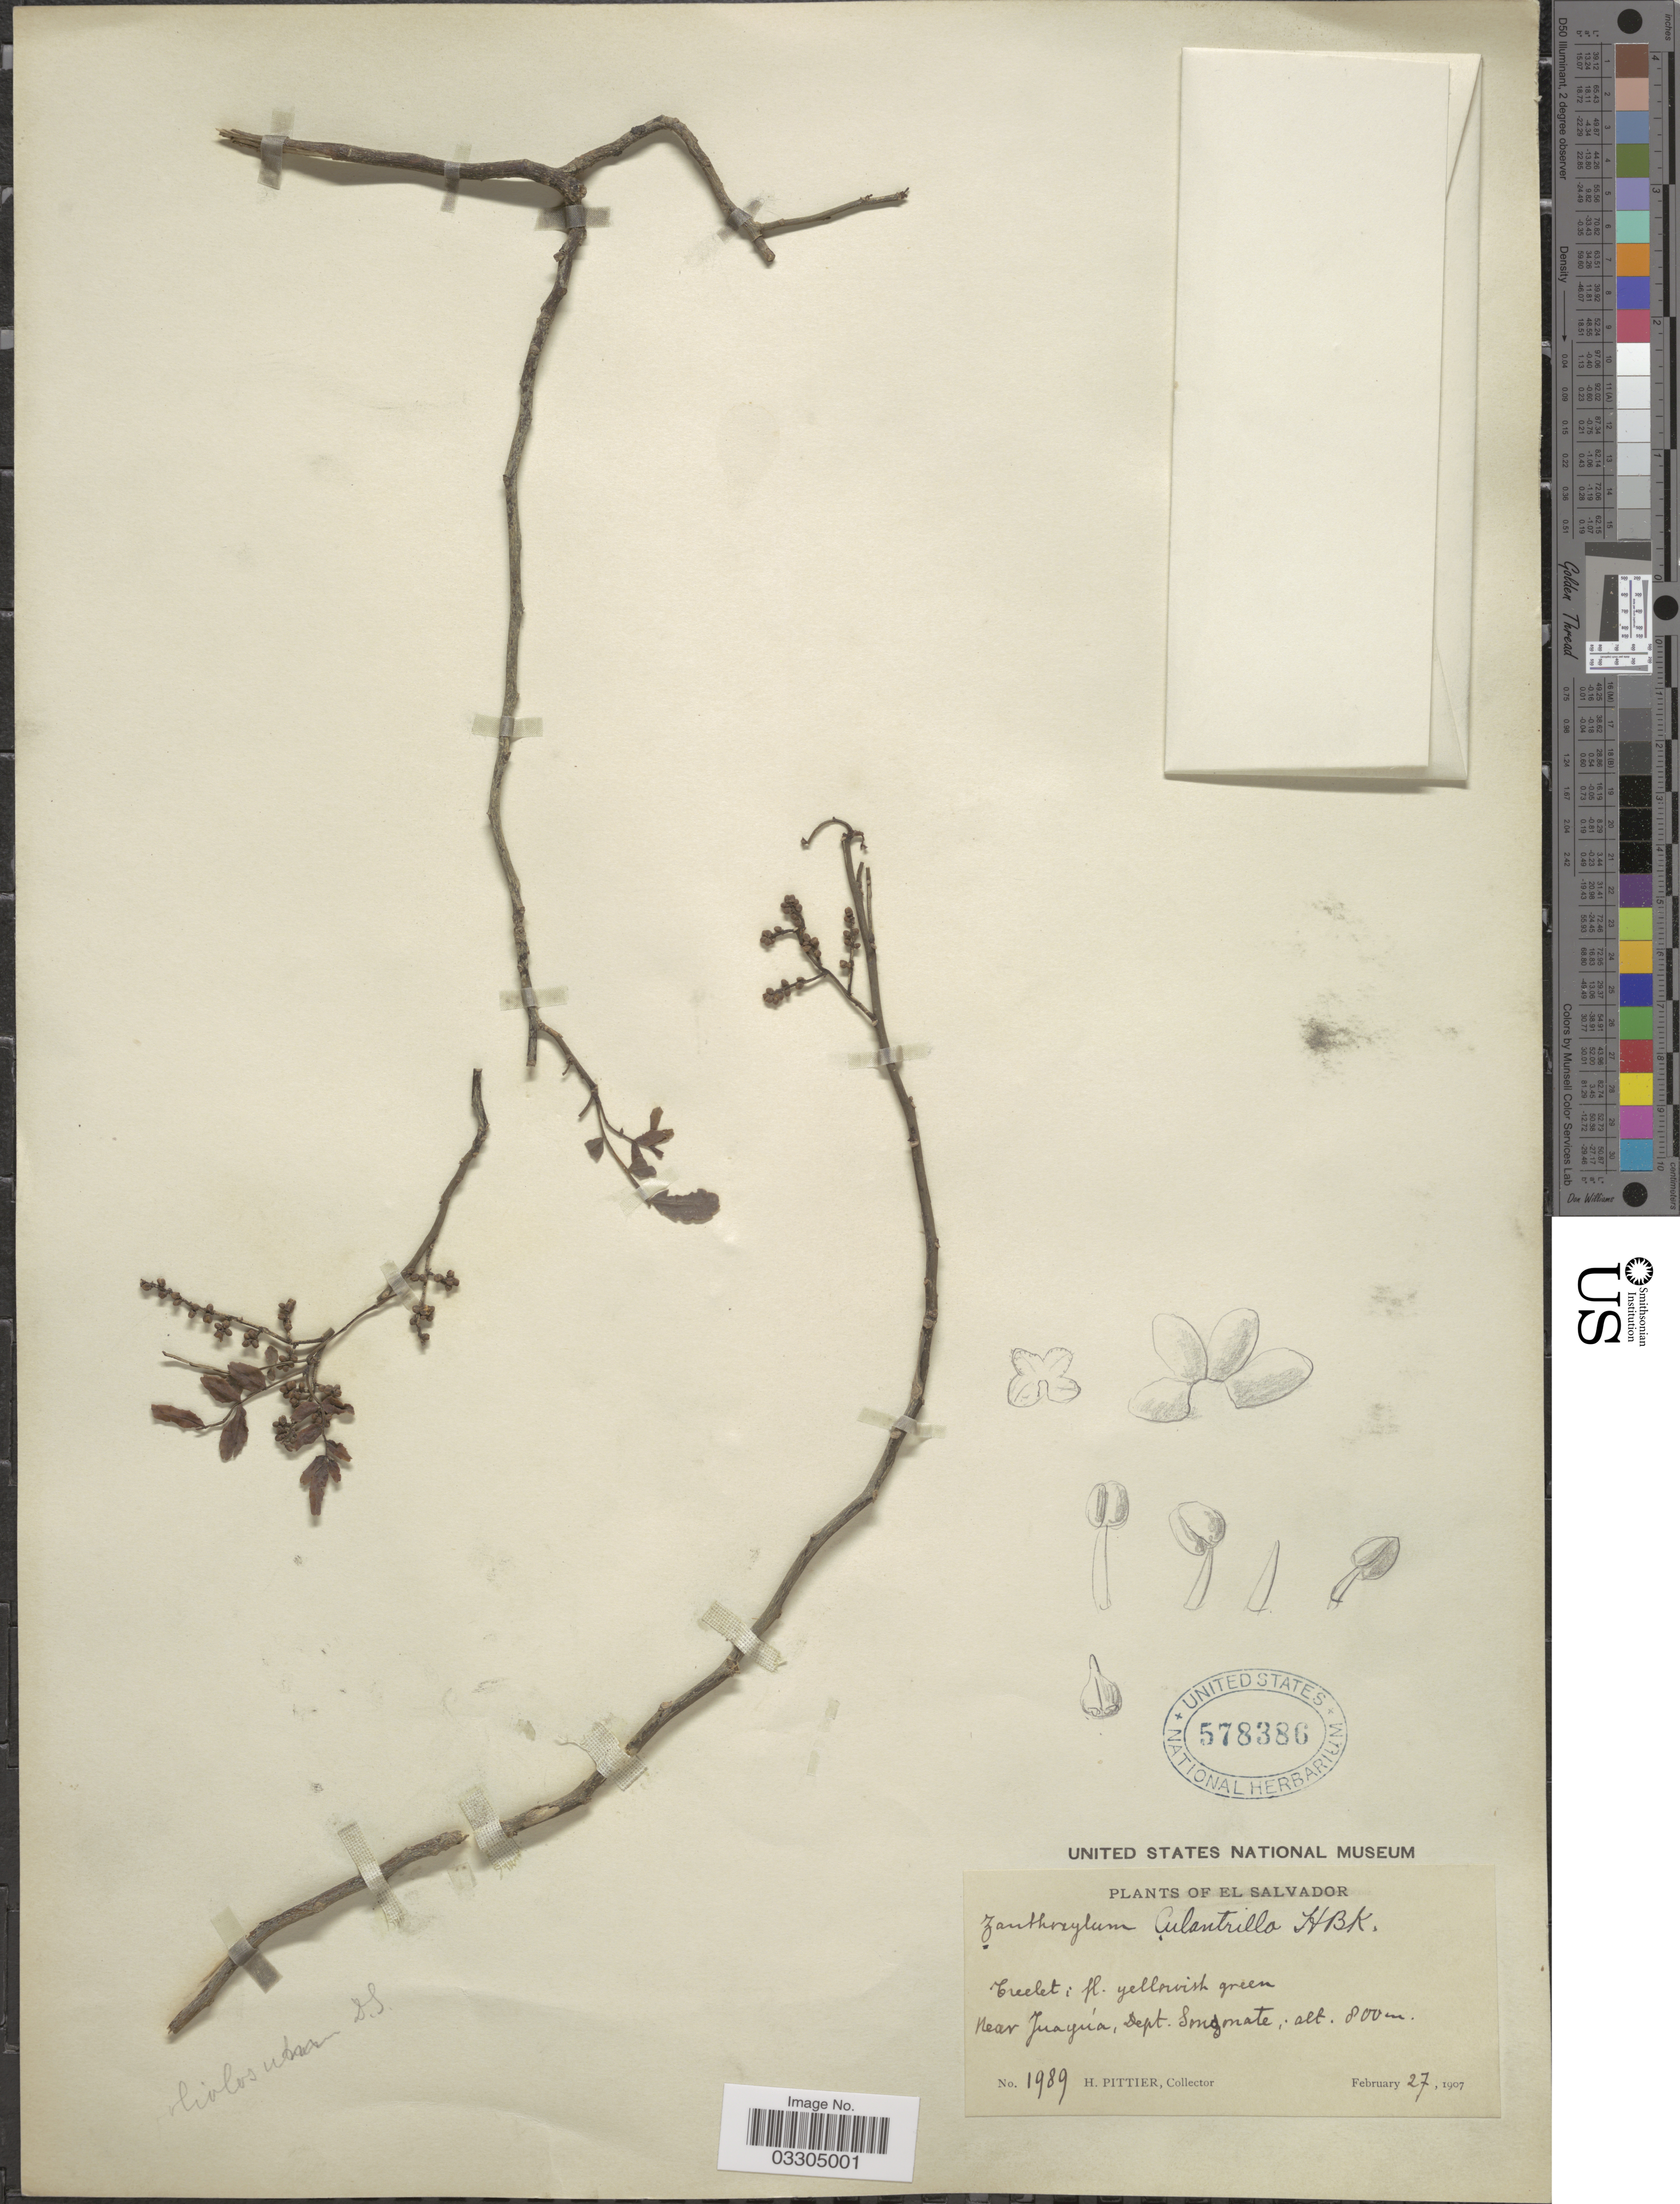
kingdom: Plantae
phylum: Tracheophyta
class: Magnoliopsida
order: Sapindales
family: Rutaceae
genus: Zanthoxylum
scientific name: Zanthoxylum culantrillo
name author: Kunth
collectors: H. F. Pittier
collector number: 1989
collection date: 1907-02-27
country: El Salvador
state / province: Sonsonate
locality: Near Juayúa, Dept. Sonsonate.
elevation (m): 800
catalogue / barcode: US 578386